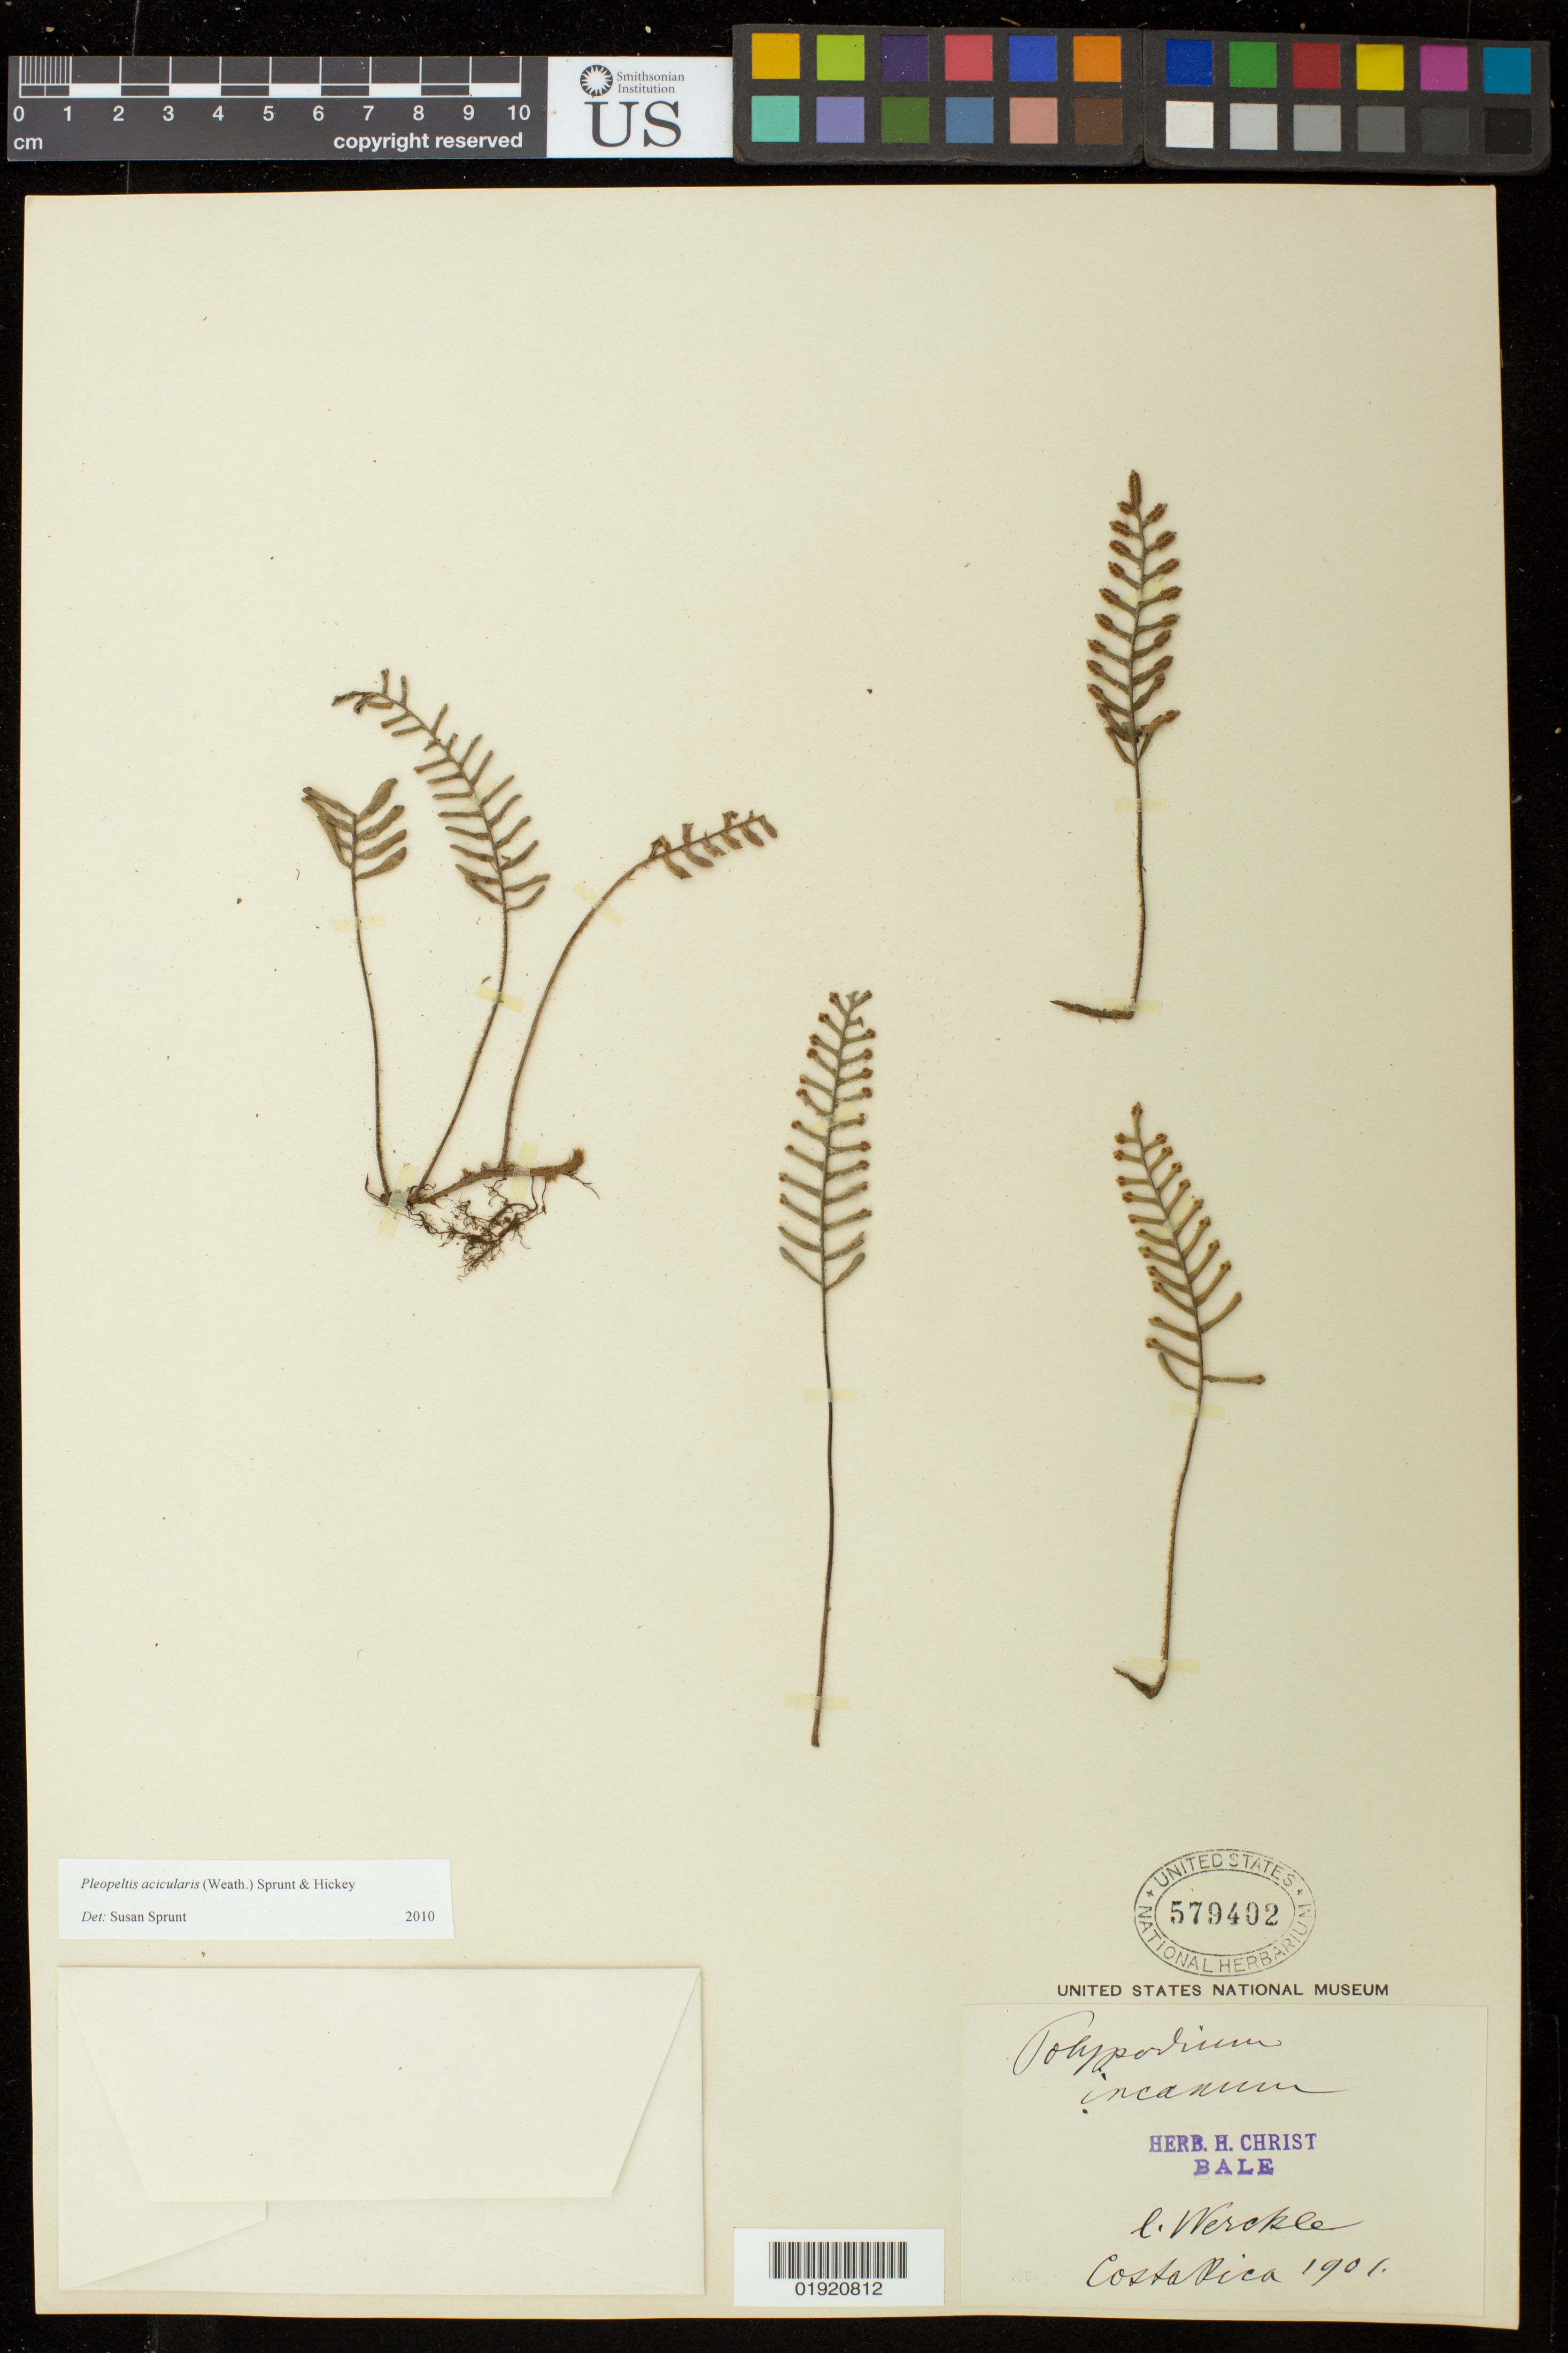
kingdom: Plantae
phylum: Tracheophyta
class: Polypodiopsida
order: Polypodiales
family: Polypodiaceae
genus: Pleopeltis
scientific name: Pleopeltis acicularis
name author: (Weath.) A.R. Sm. & Krömer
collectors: C. Wercklé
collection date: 1901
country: Costa Rica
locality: Costa Rica.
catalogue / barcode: US 579402